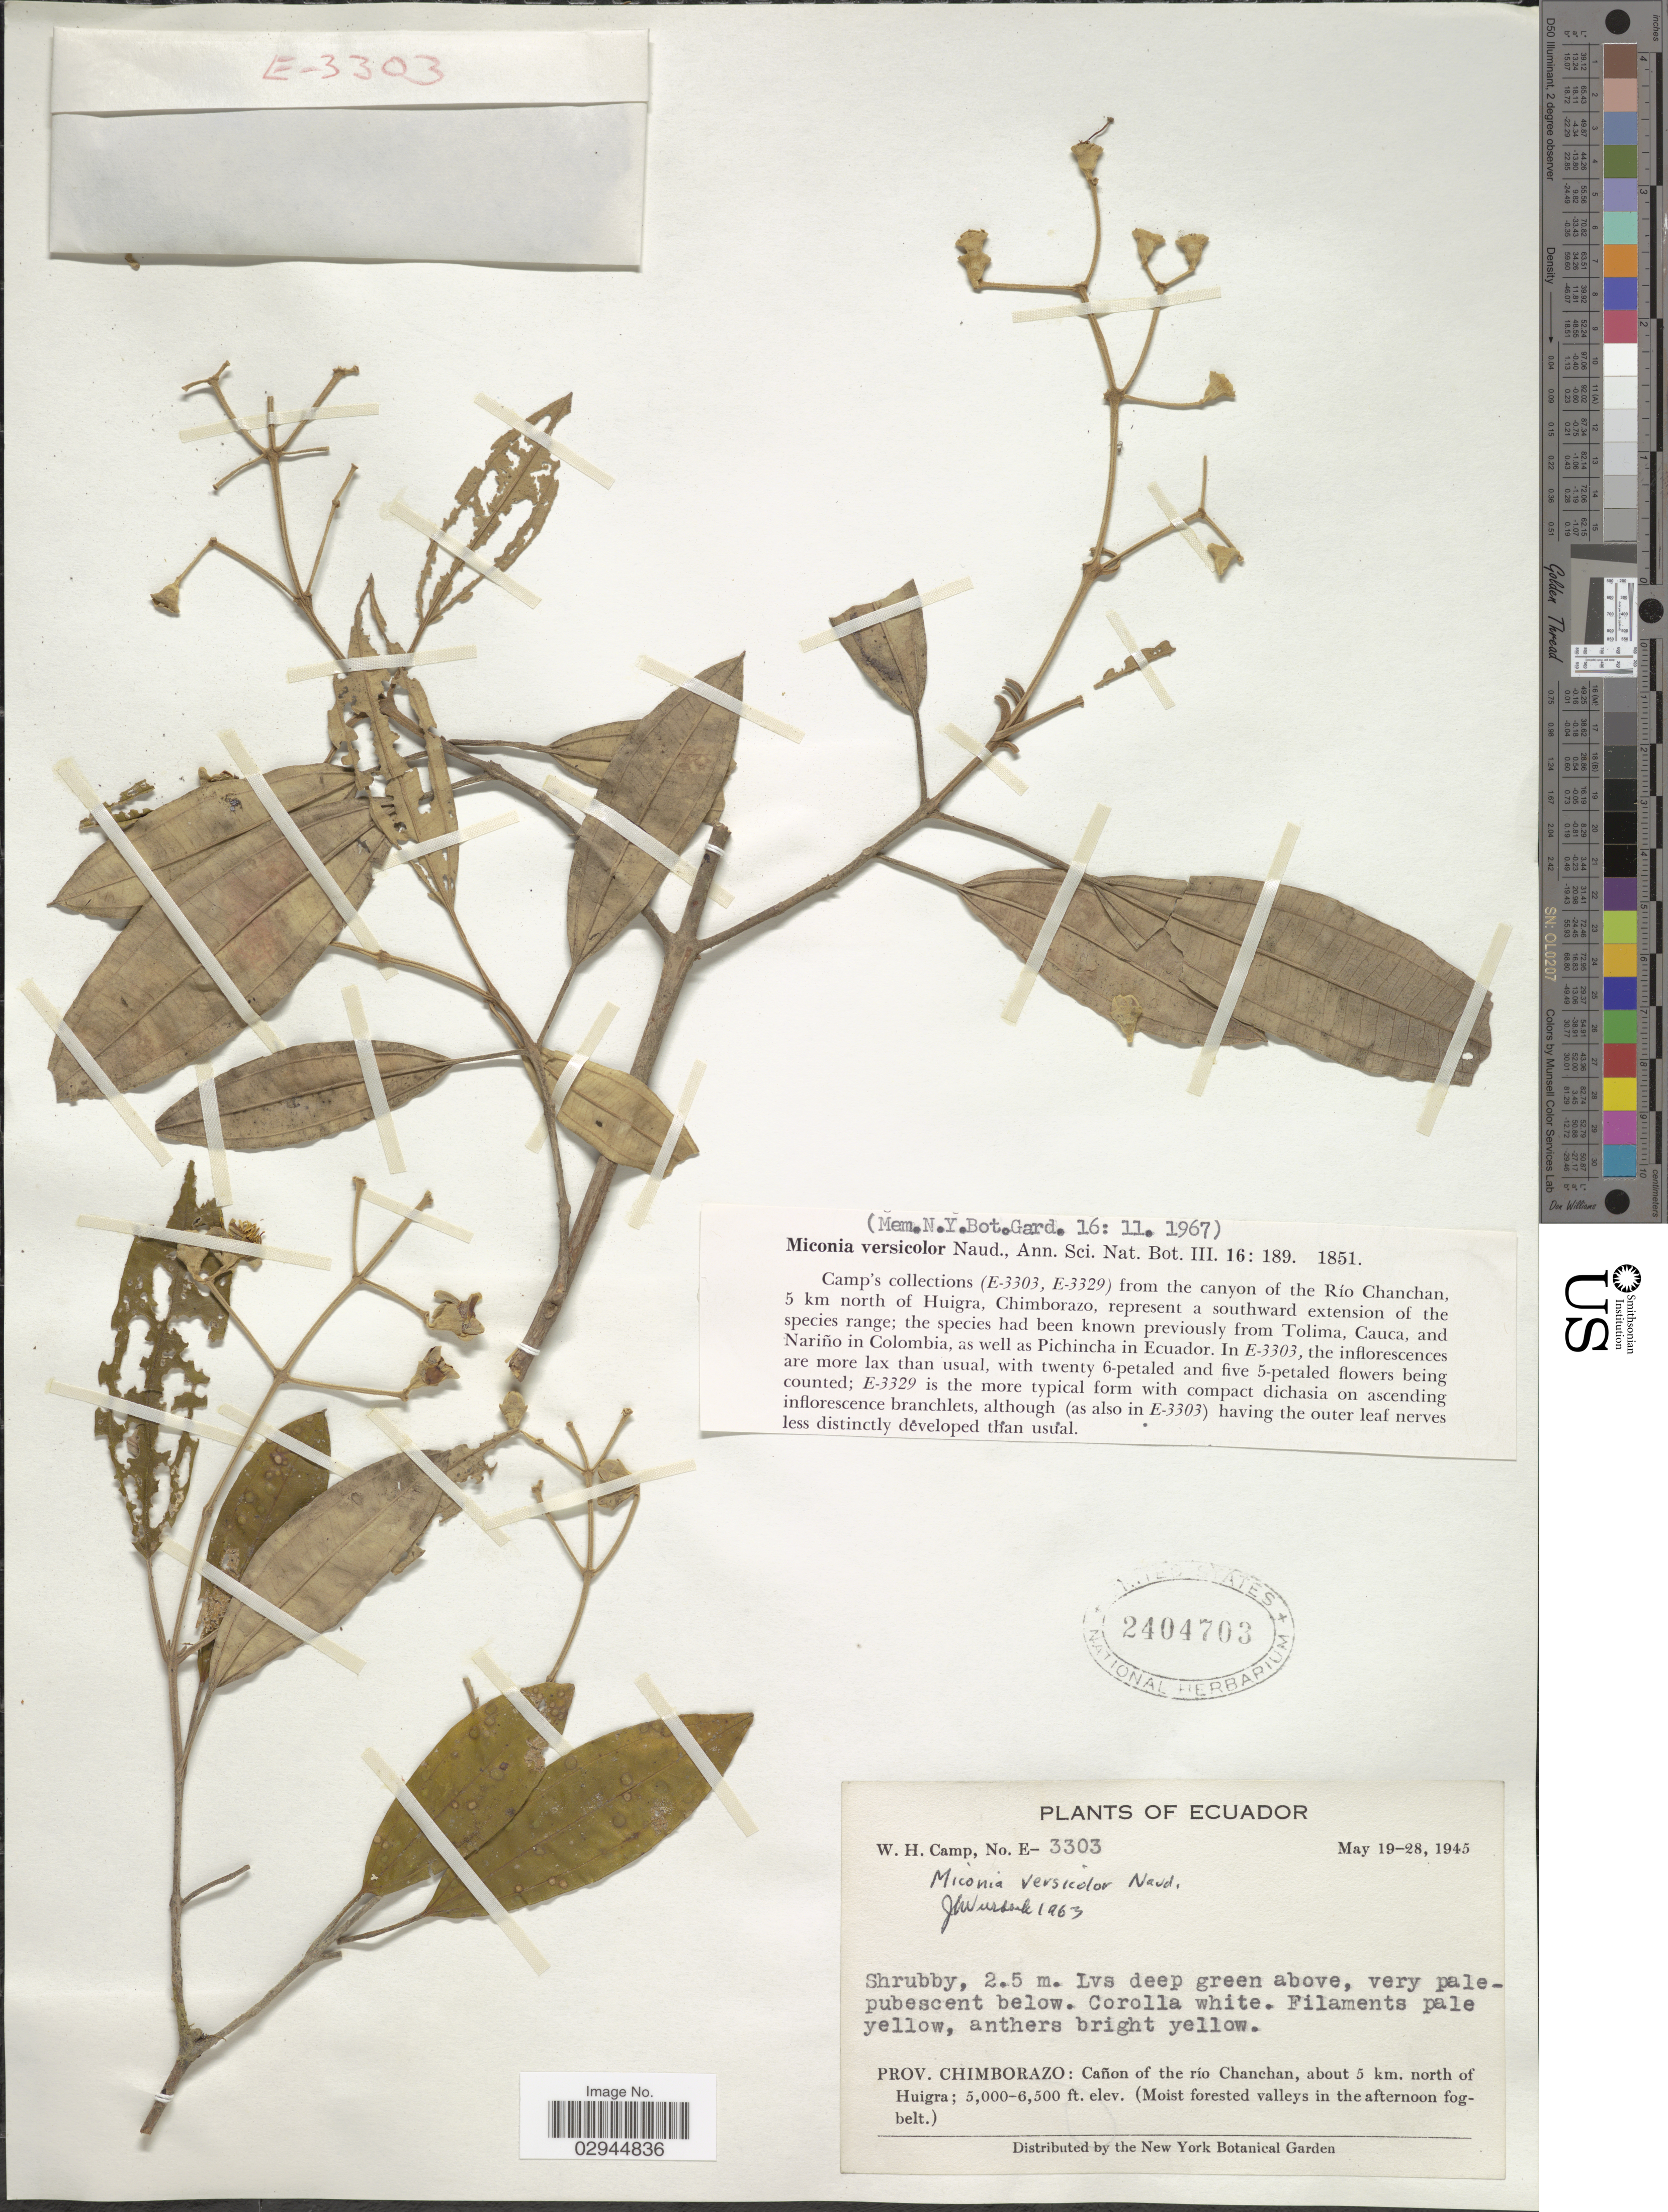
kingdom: Plantae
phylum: Tracheophyta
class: Magnoliopsida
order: Myrtales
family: Melastomataceae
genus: Miconia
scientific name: Miconia versicolor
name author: Naudin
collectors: W. H. Camp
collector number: E-3303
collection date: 1945-05-19/1945-05-28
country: Ecuador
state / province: Chimborazo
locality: Cañon of the río Chanchan, about 5 km. north of Huigra.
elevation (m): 1524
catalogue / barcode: US 2404703